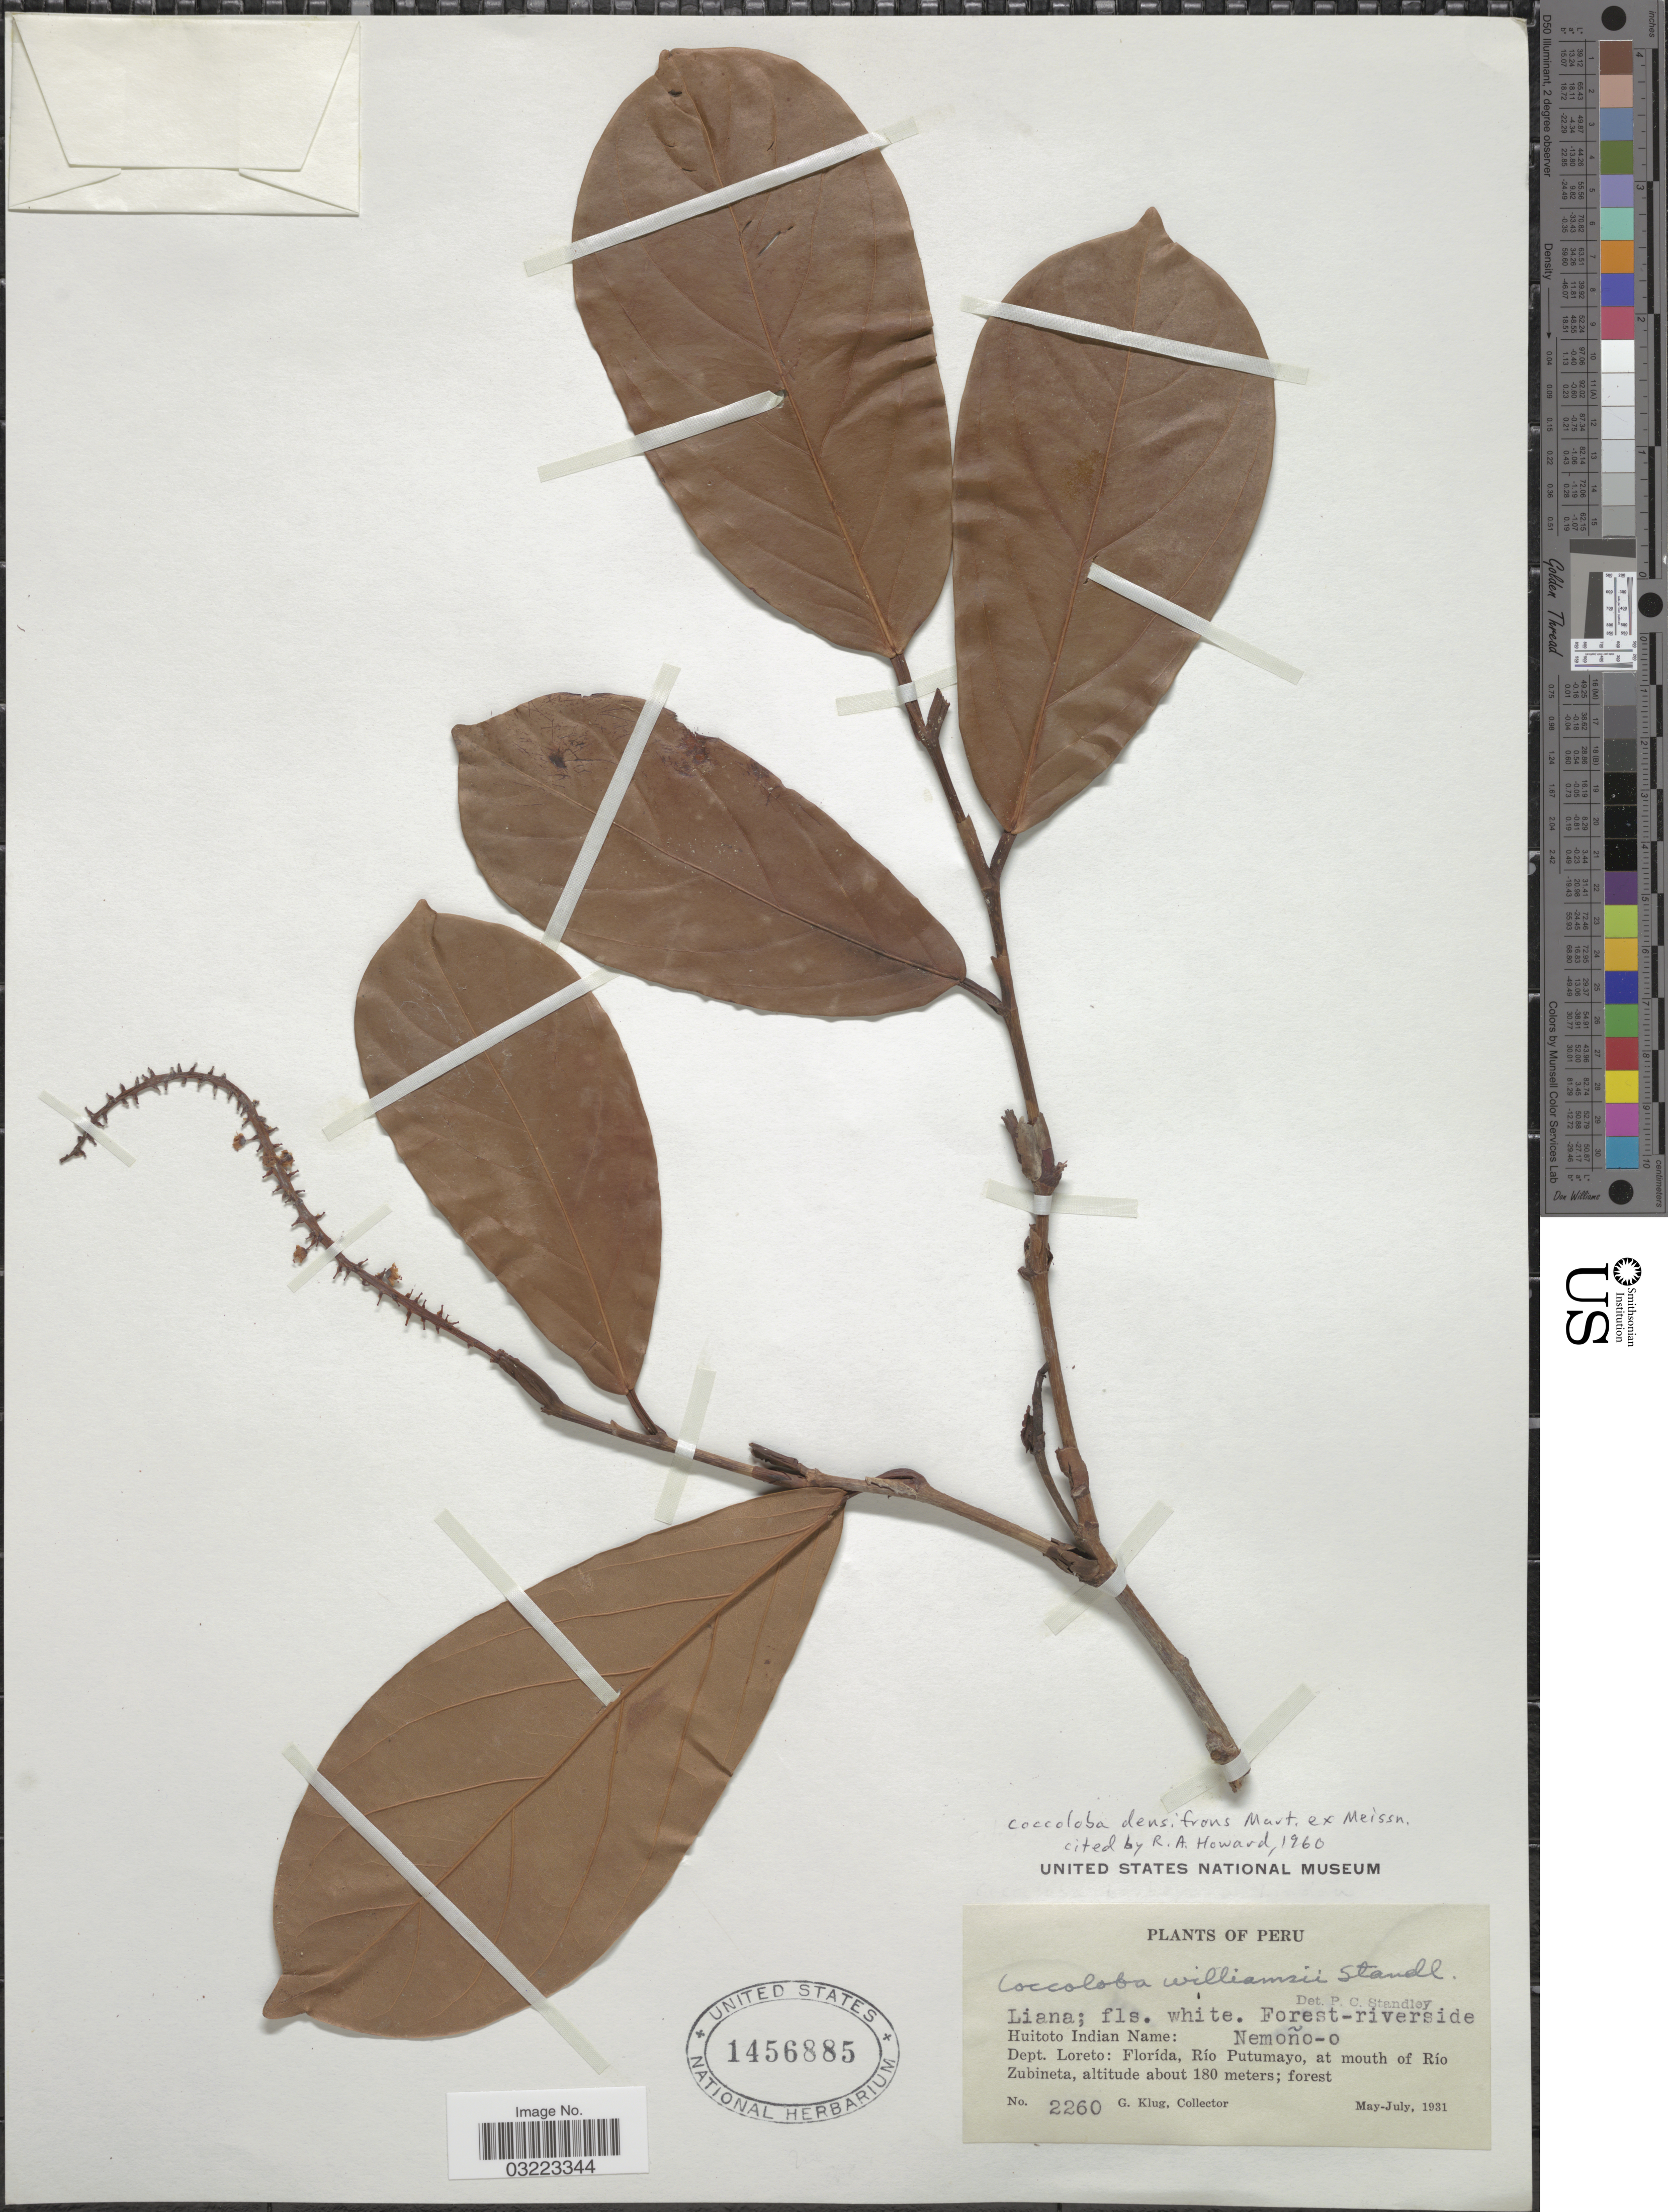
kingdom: Plantae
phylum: Tracheophyta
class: Magnoliopsida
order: Caryophyllales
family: Polygonaceae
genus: Coccoloba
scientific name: Coccoloba densifrons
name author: Mart. ex Meisn.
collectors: G. Klug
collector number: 2260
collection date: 1931-05/1931-07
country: Peru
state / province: Loreto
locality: Dept. Loreto: Florída, Río Putumayo, at mouth of Río Zubineta.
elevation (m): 180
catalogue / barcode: US 1456885